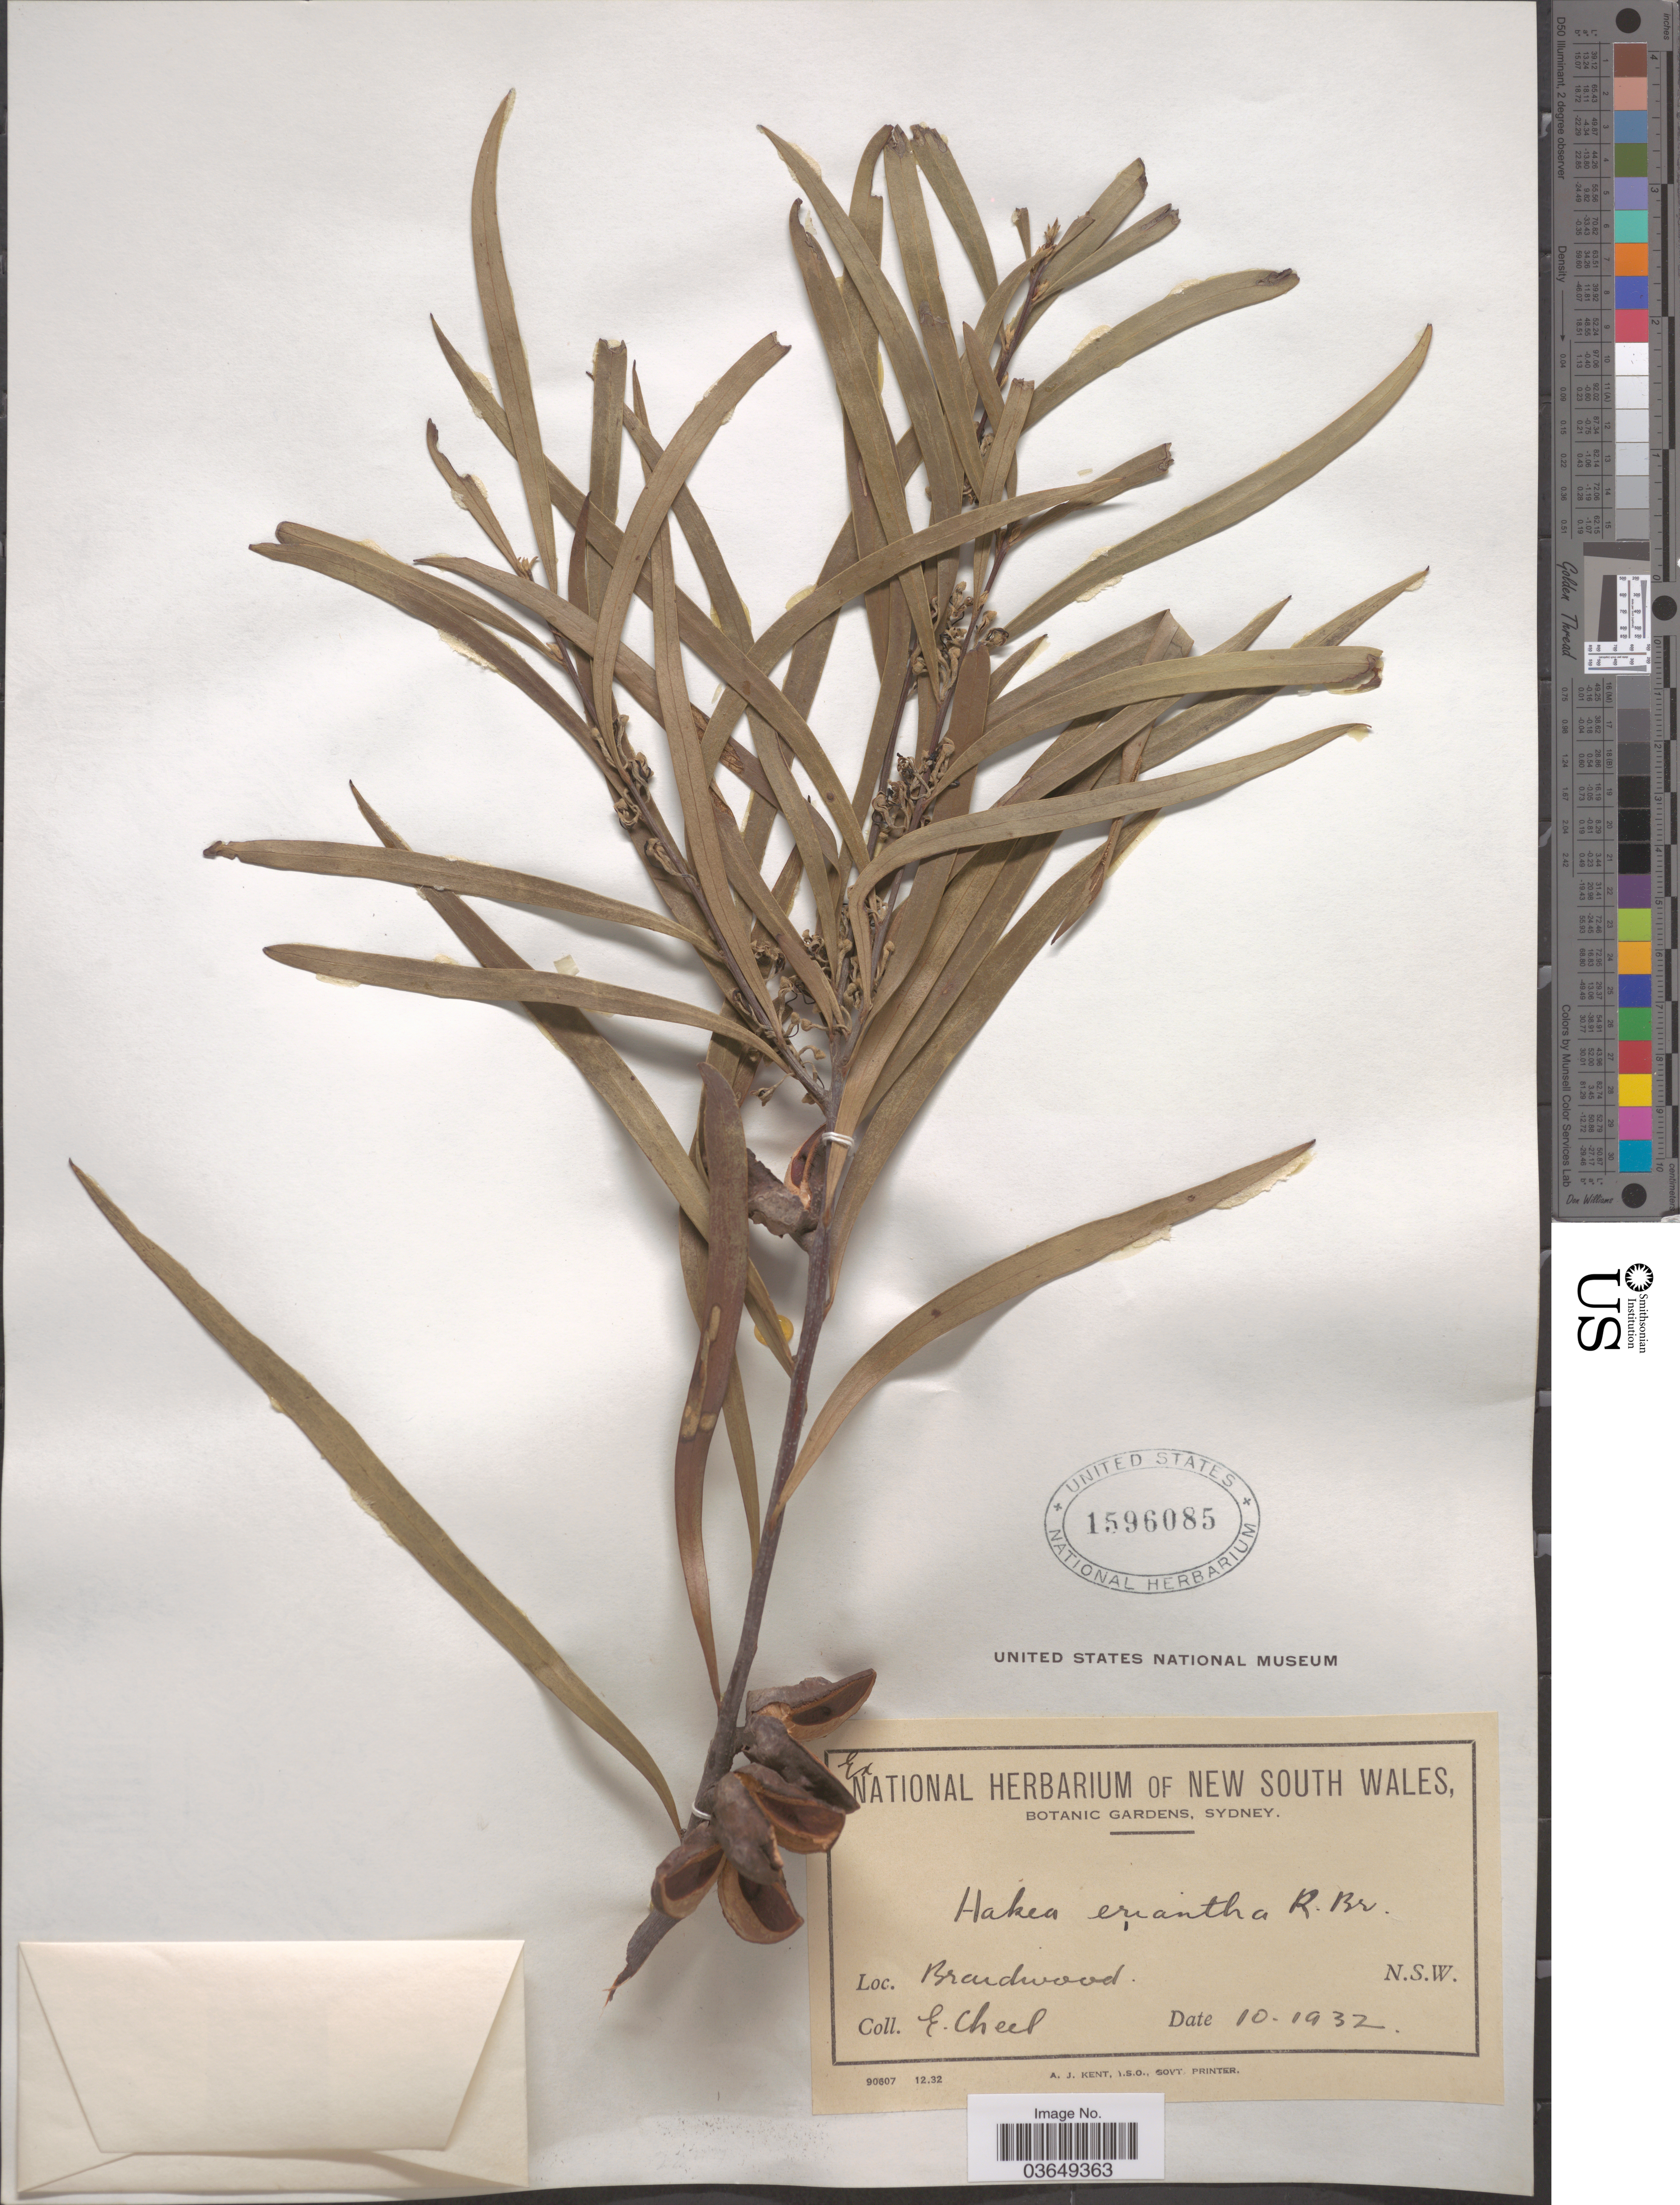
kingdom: Plantae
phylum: Tracheophyta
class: Magnoliopsida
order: Proteales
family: Proteaceae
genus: Hakea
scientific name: Hakea eriantha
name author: R. Br.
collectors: E. Cheel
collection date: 1932-10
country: Australia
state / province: New South Wales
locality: Braidwood.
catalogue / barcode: US 1596085